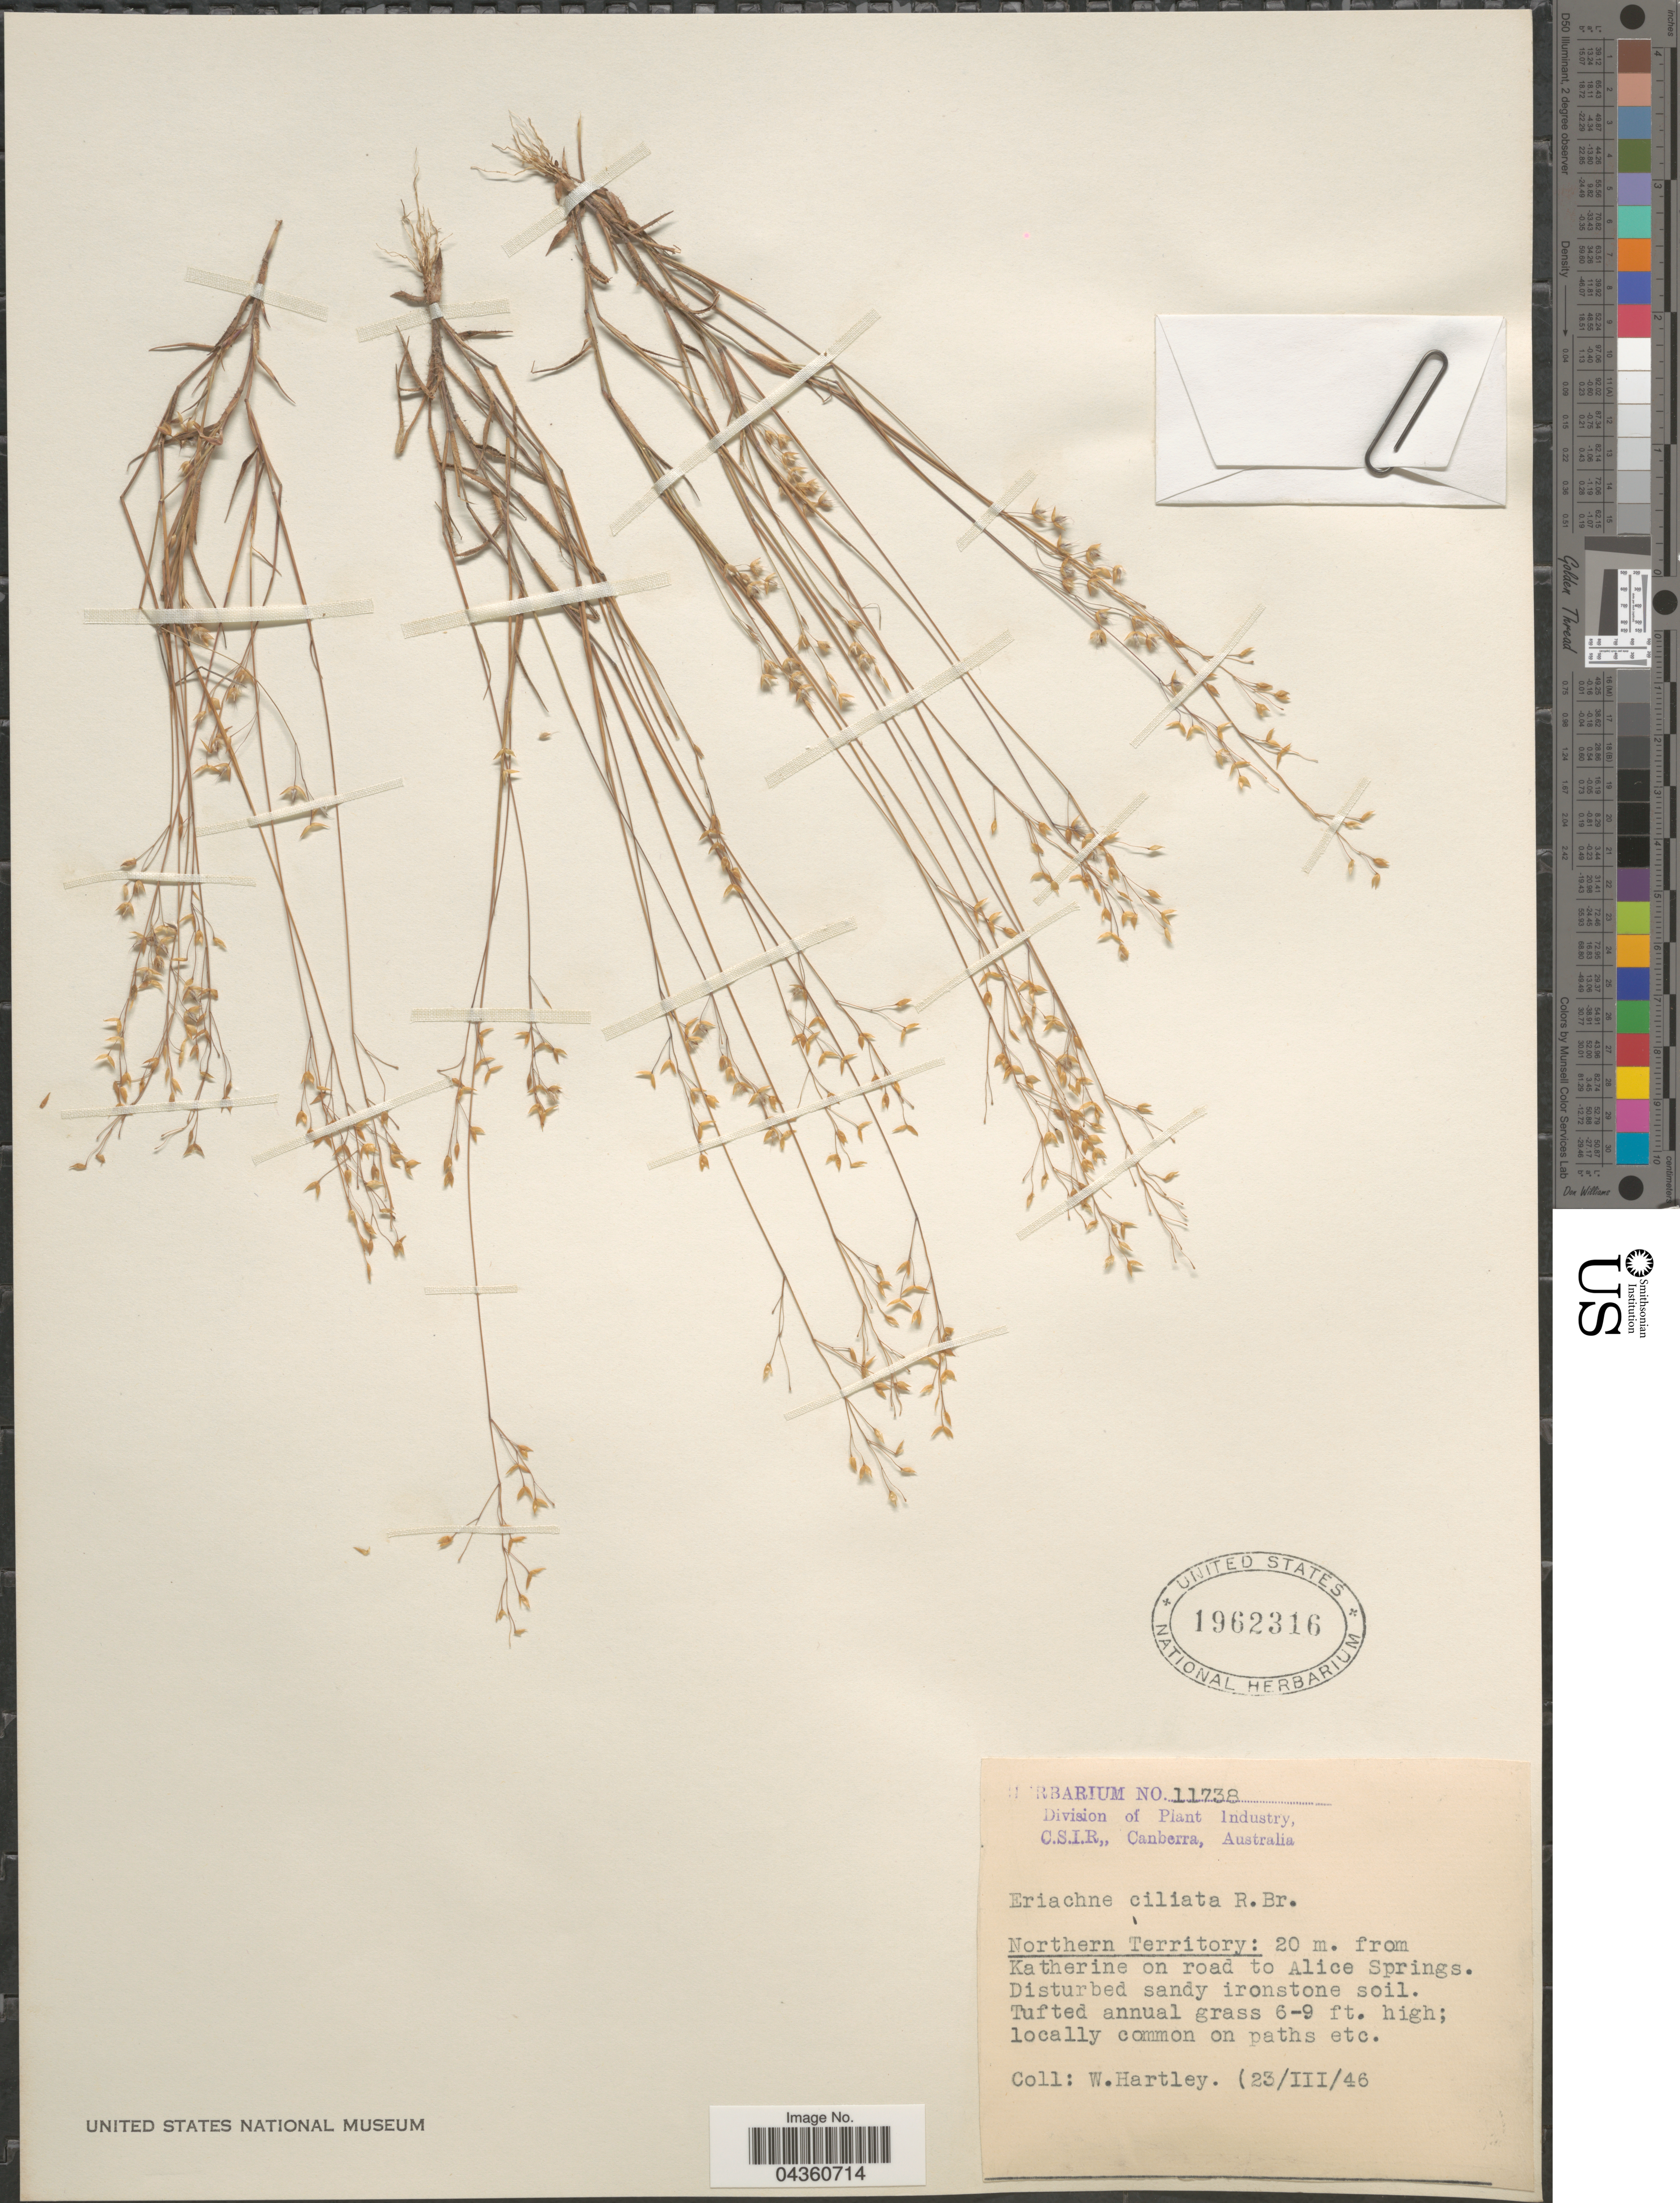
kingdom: Plantae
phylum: Tracheophyta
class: Liliopsida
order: Poales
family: Poaceae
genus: Eriachne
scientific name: Eriachne ciliata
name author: R. Br.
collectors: W. Hartley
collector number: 11738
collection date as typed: Transcribed d/m/y: 23/3/46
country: Australia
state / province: Northern Territory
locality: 20 m. from Katherine on road to Alice Springs.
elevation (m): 20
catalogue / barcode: US 1962316